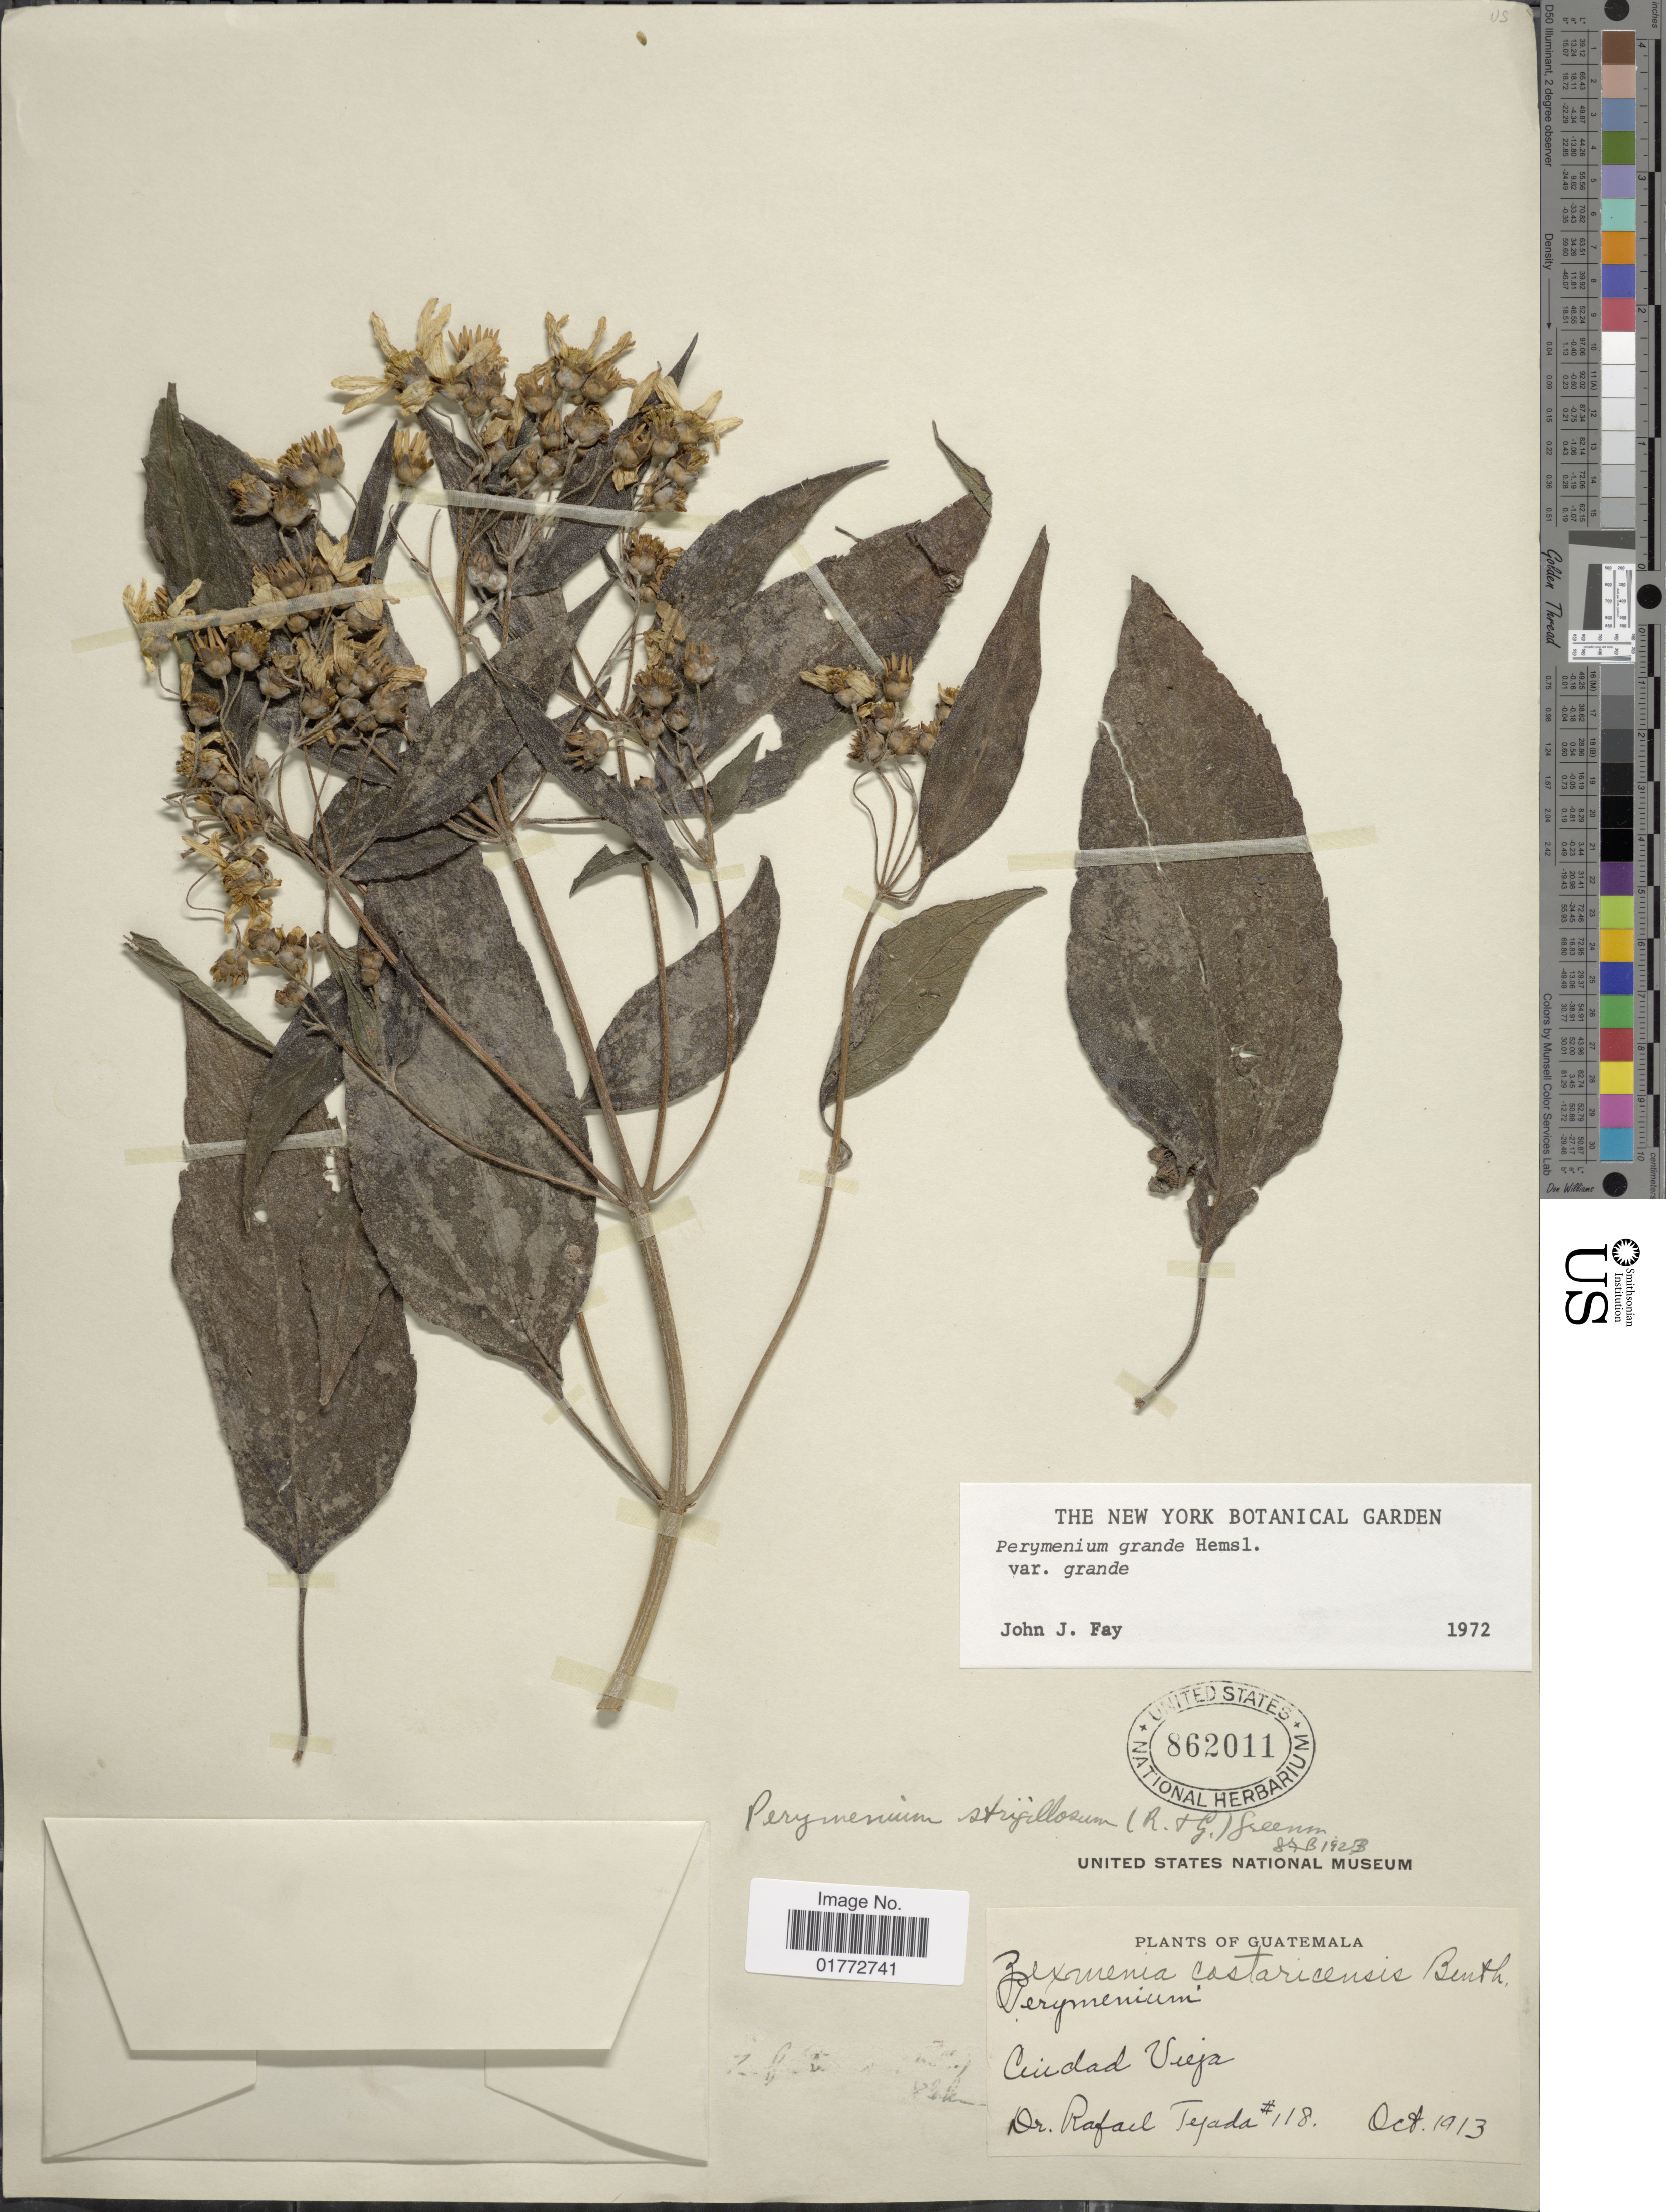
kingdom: Plantae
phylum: Tracheophyta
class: Magnoliopsida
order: Asterales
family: Asteraceae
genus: Perymenium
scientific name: Perymenium grande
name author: Hemsl.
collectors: R. Tejada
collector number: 118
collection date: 1913-10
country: Guatemala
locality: Cuidad Vieja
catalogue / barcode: US 862011